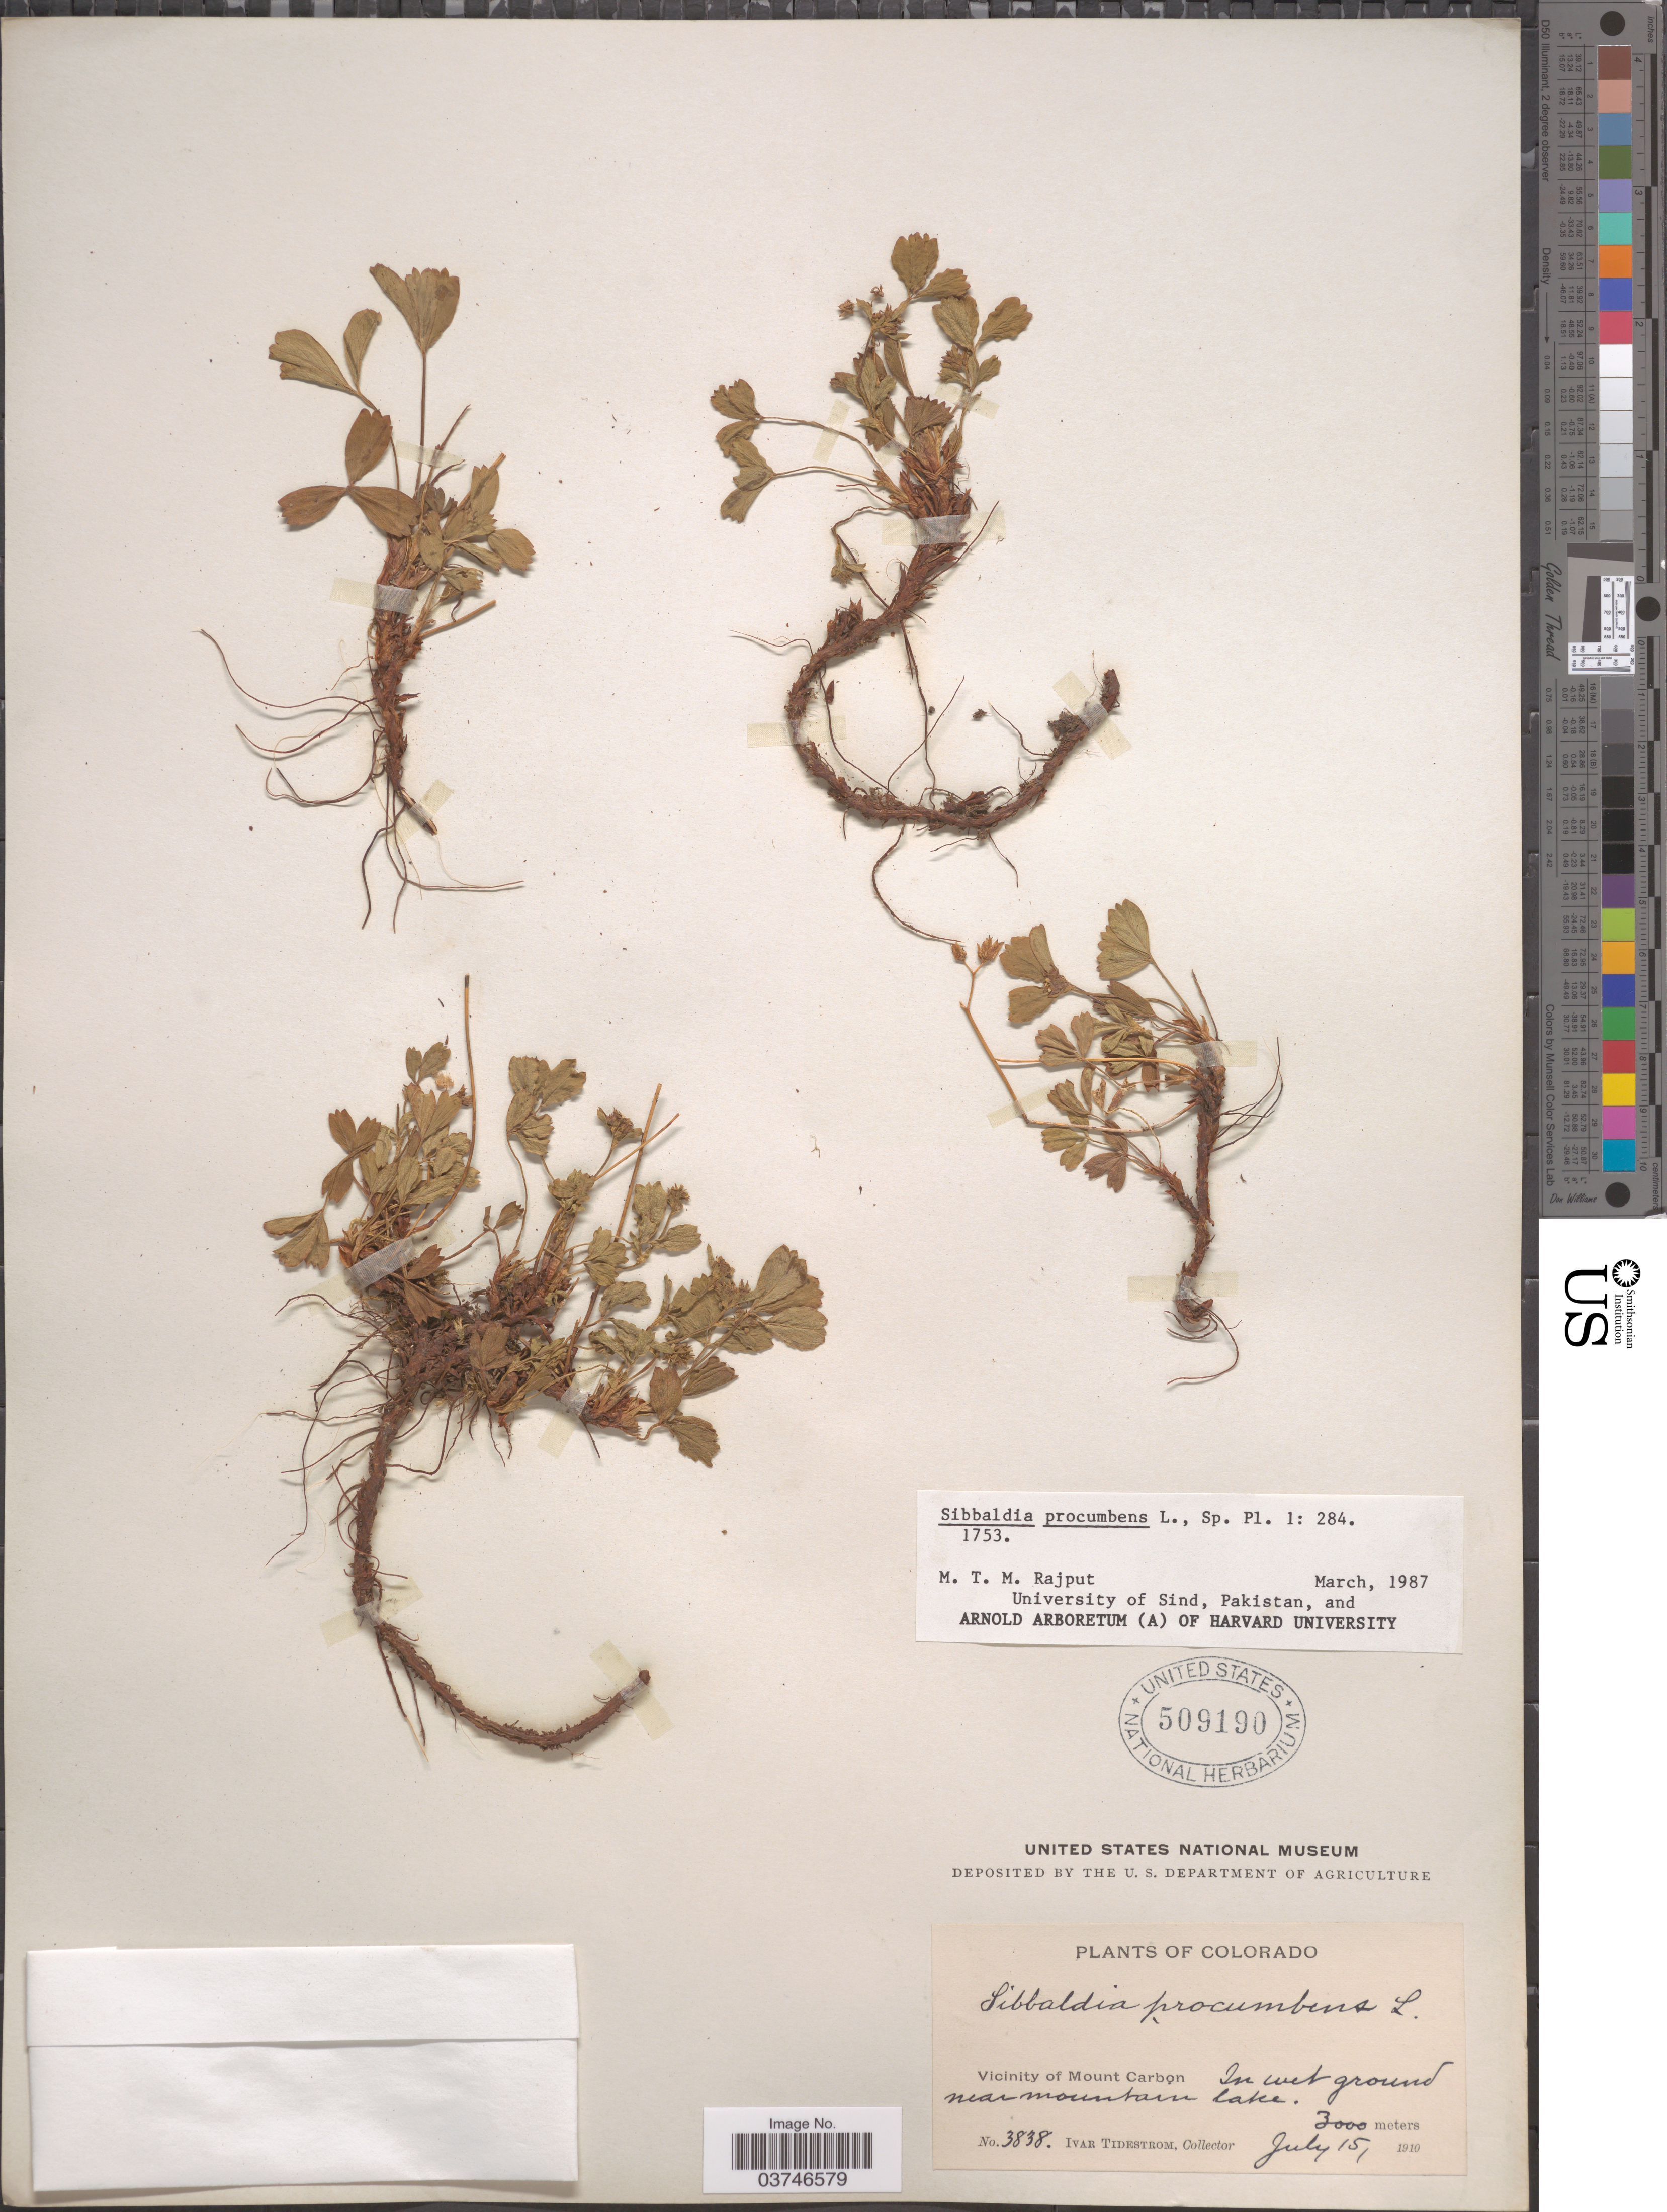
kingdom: Plantae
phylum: Tracheophyta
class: Magnoliopsida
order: Rosales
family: Rosaceae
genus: Sibbaldia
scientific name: Sibbaldia procumbens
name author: L.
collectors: I. F. Tidestrom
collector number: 3838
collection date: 1910-07-15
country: United States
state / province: Colorado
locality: Vicinity of Mount Carbon.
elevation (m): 3000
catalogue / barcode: US 509190